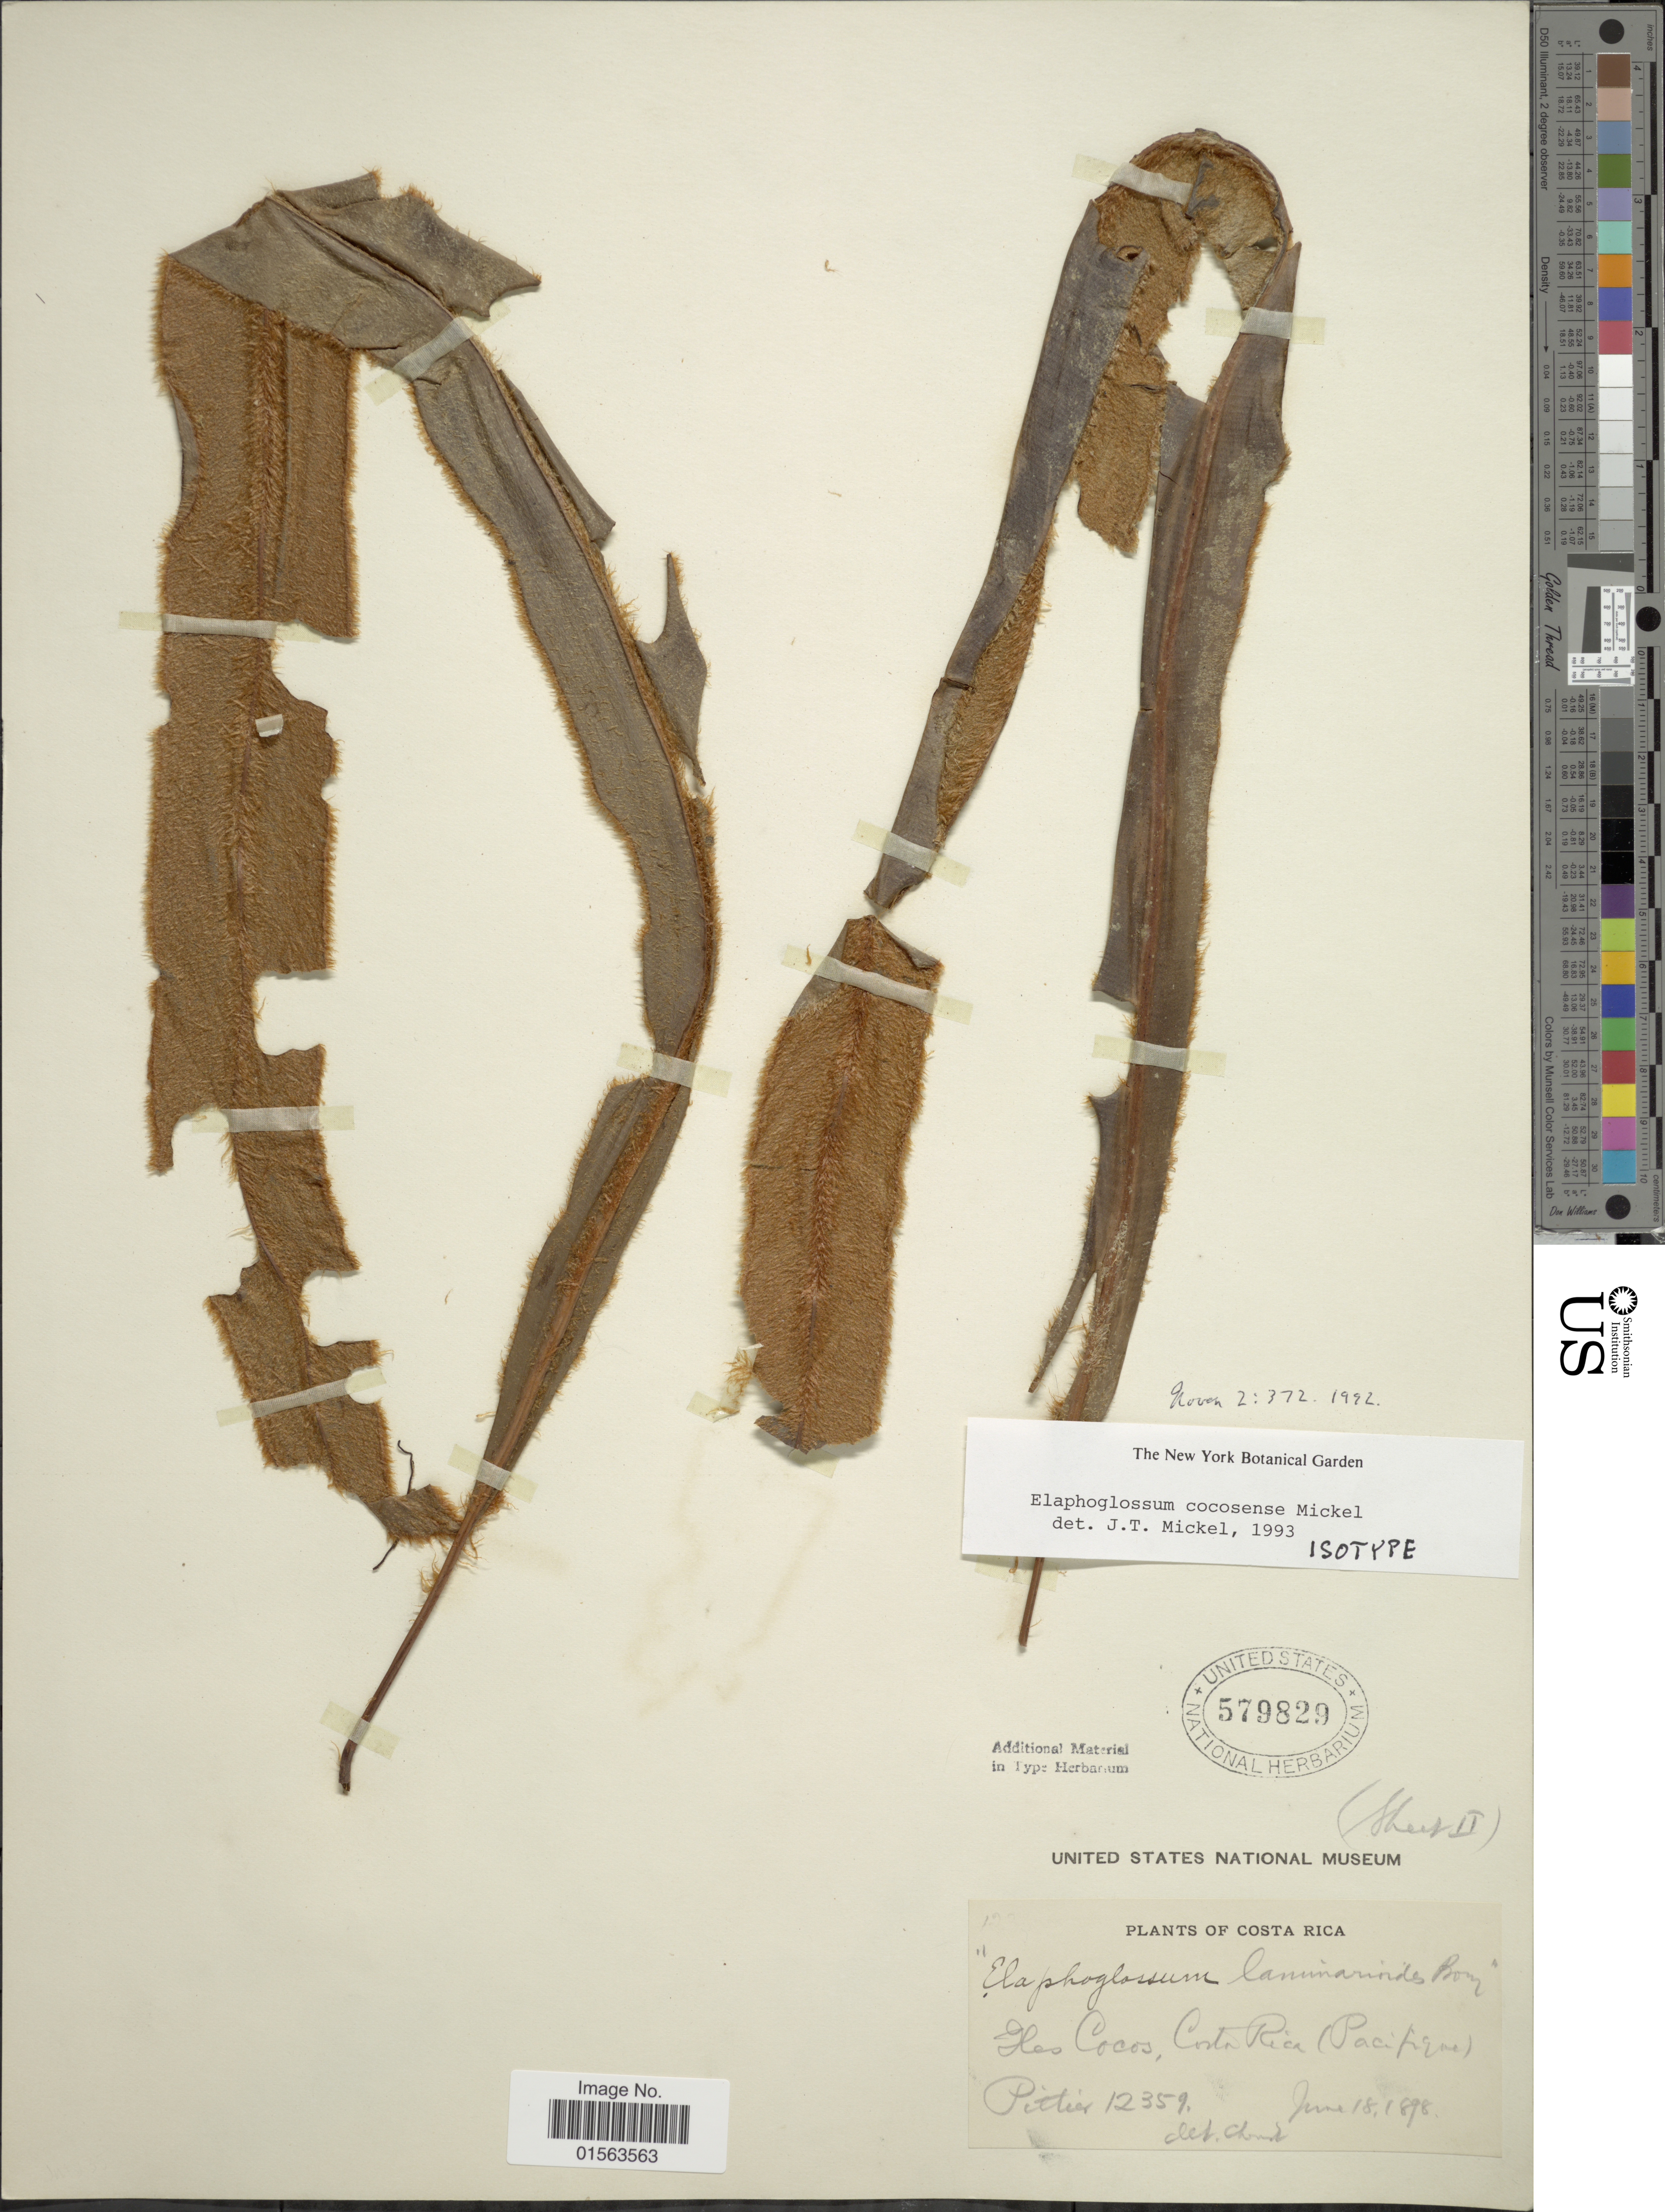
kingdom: Plantae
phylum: Tracheophyta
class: Polypodiopsida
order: Polypodiales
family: Dryopteridaceae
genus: Elaphoglossum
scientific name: Elaphoglossum cocosense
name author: Mickel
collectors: Pittier, --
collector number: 12359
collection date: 1898-06-15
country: Costa Rica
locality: Iles Cocos, (Pacifique)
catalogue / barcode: US 579829